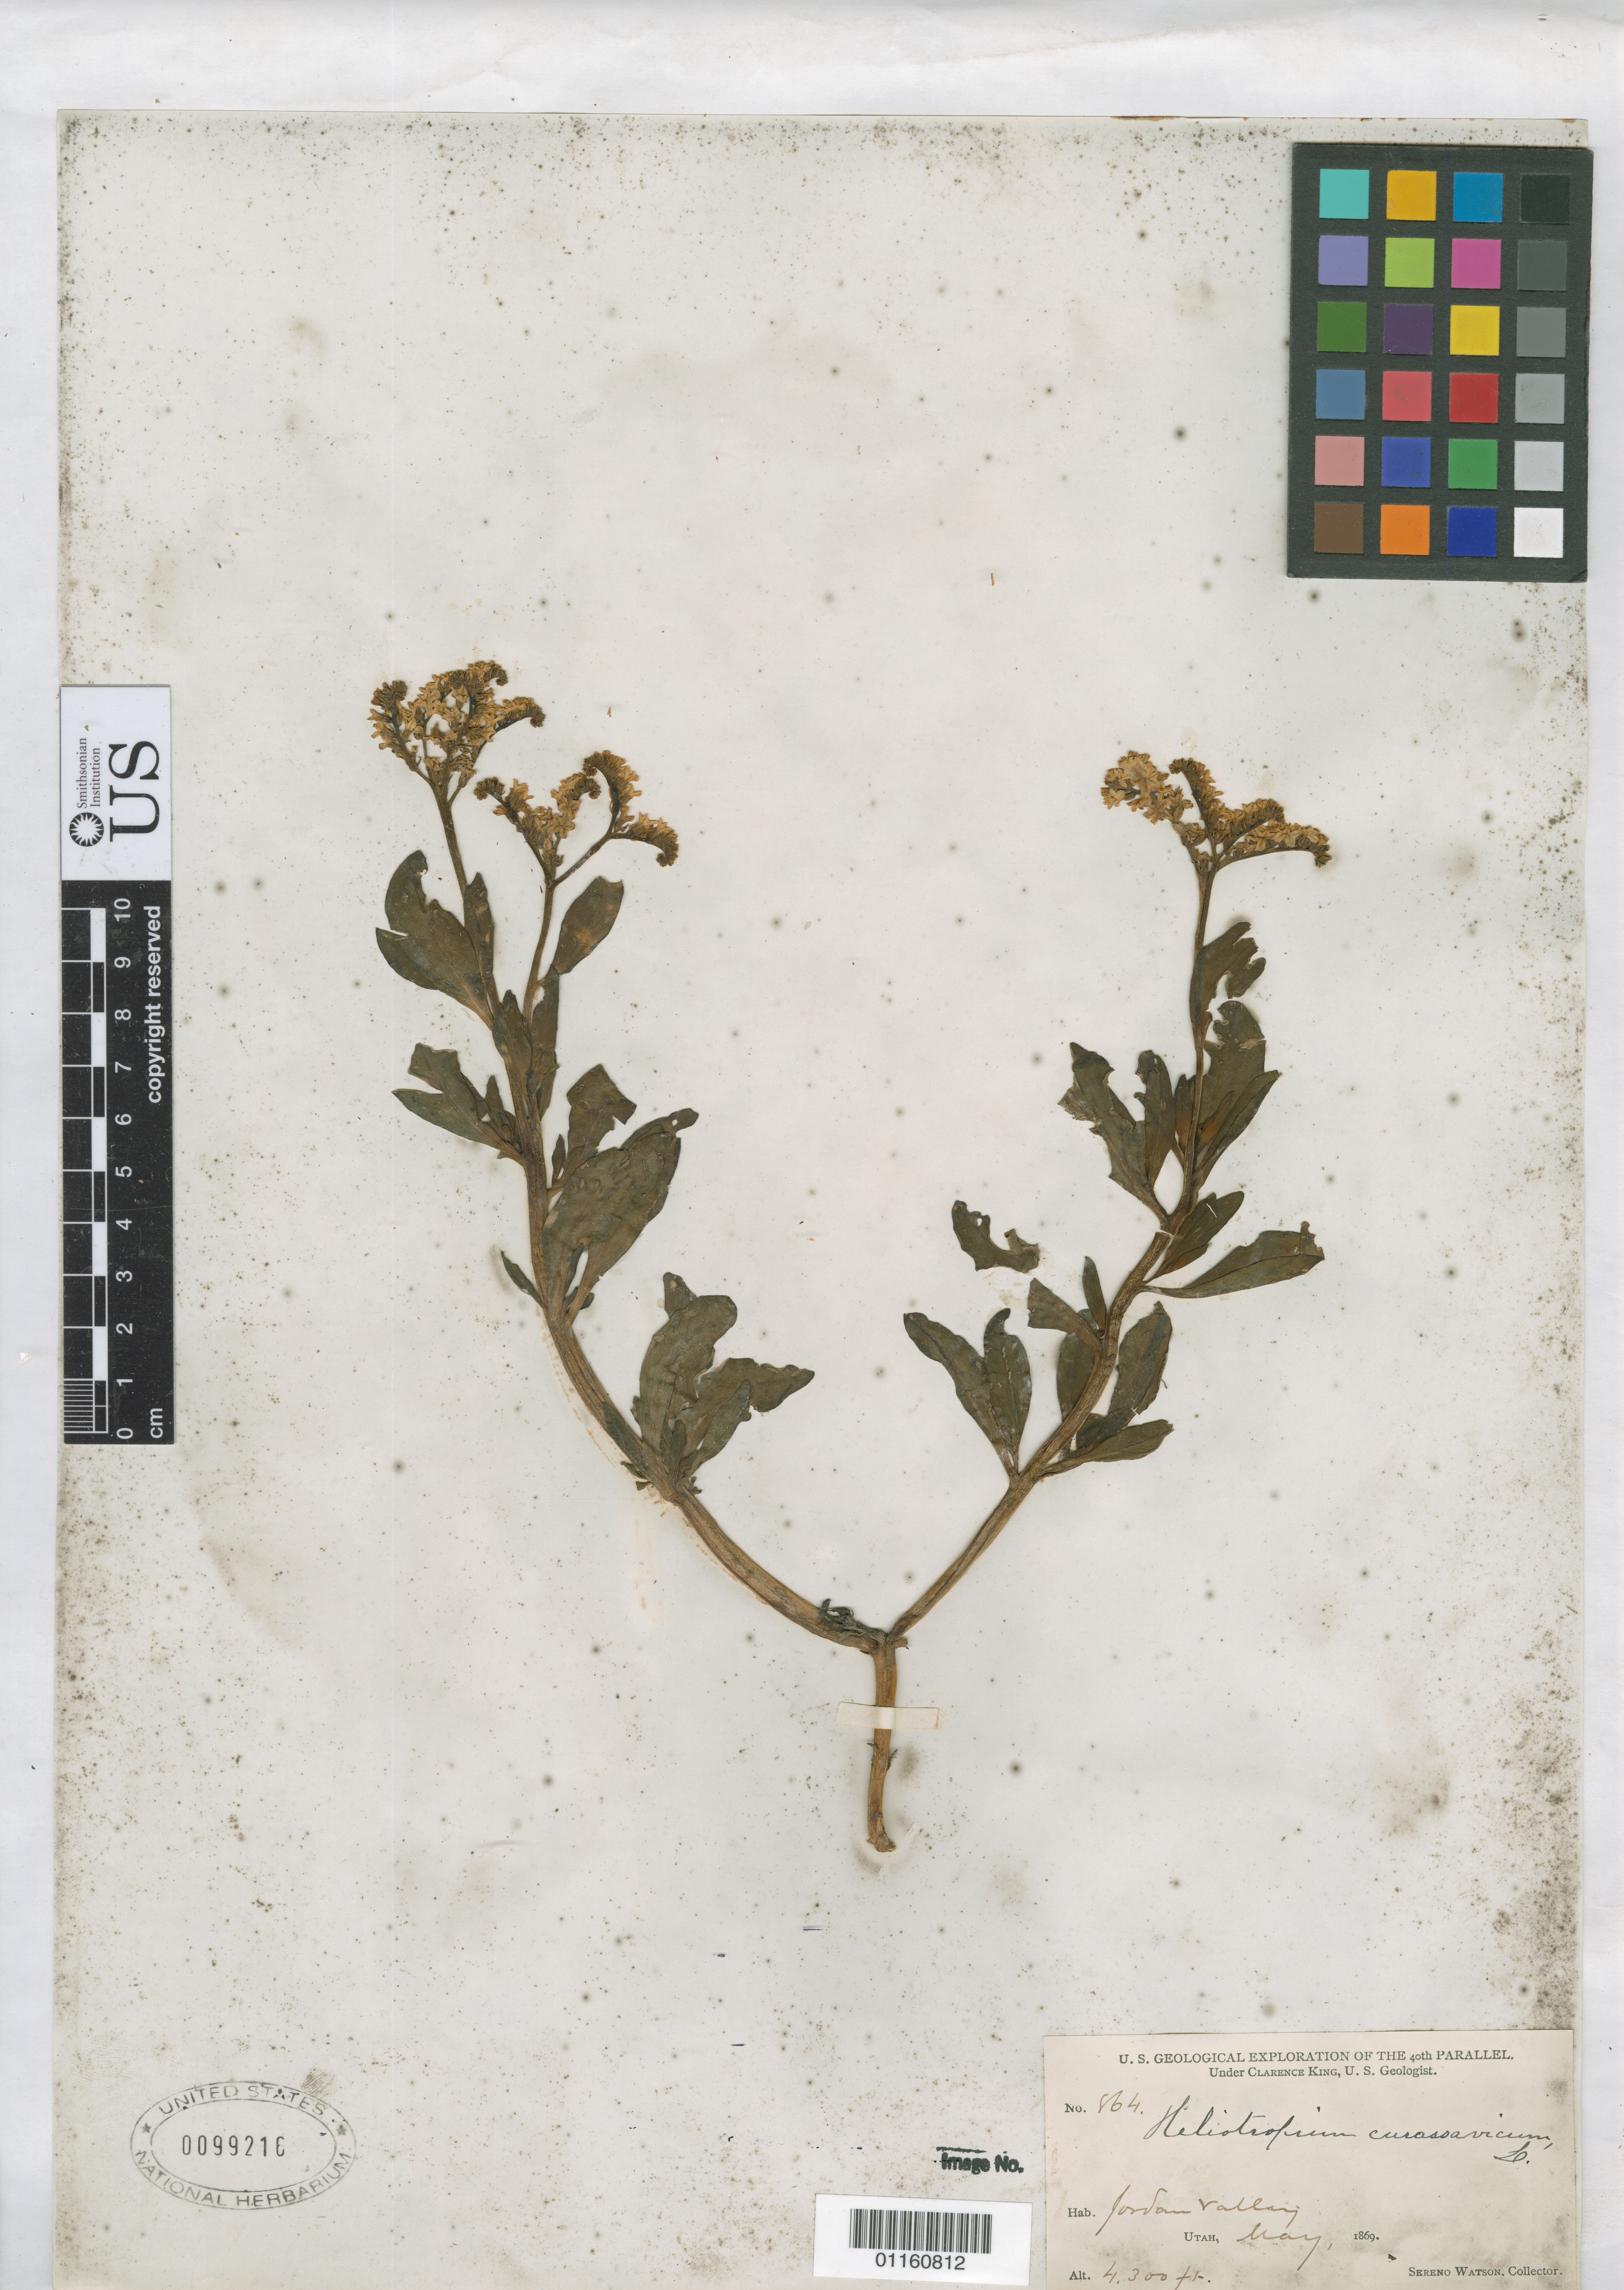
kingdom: Plantae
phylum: Tracheophyta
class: Magnoliopsida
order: Boraginales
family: Heliotropiaceae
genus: Heliotropium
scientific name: Heliotropium curassavicum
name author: L.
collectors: S. Watson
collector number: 864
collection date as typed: May 1869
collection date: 1869-05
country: United States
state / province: Utah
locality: Jordan Valley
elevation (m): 1311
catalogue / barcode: US 99216